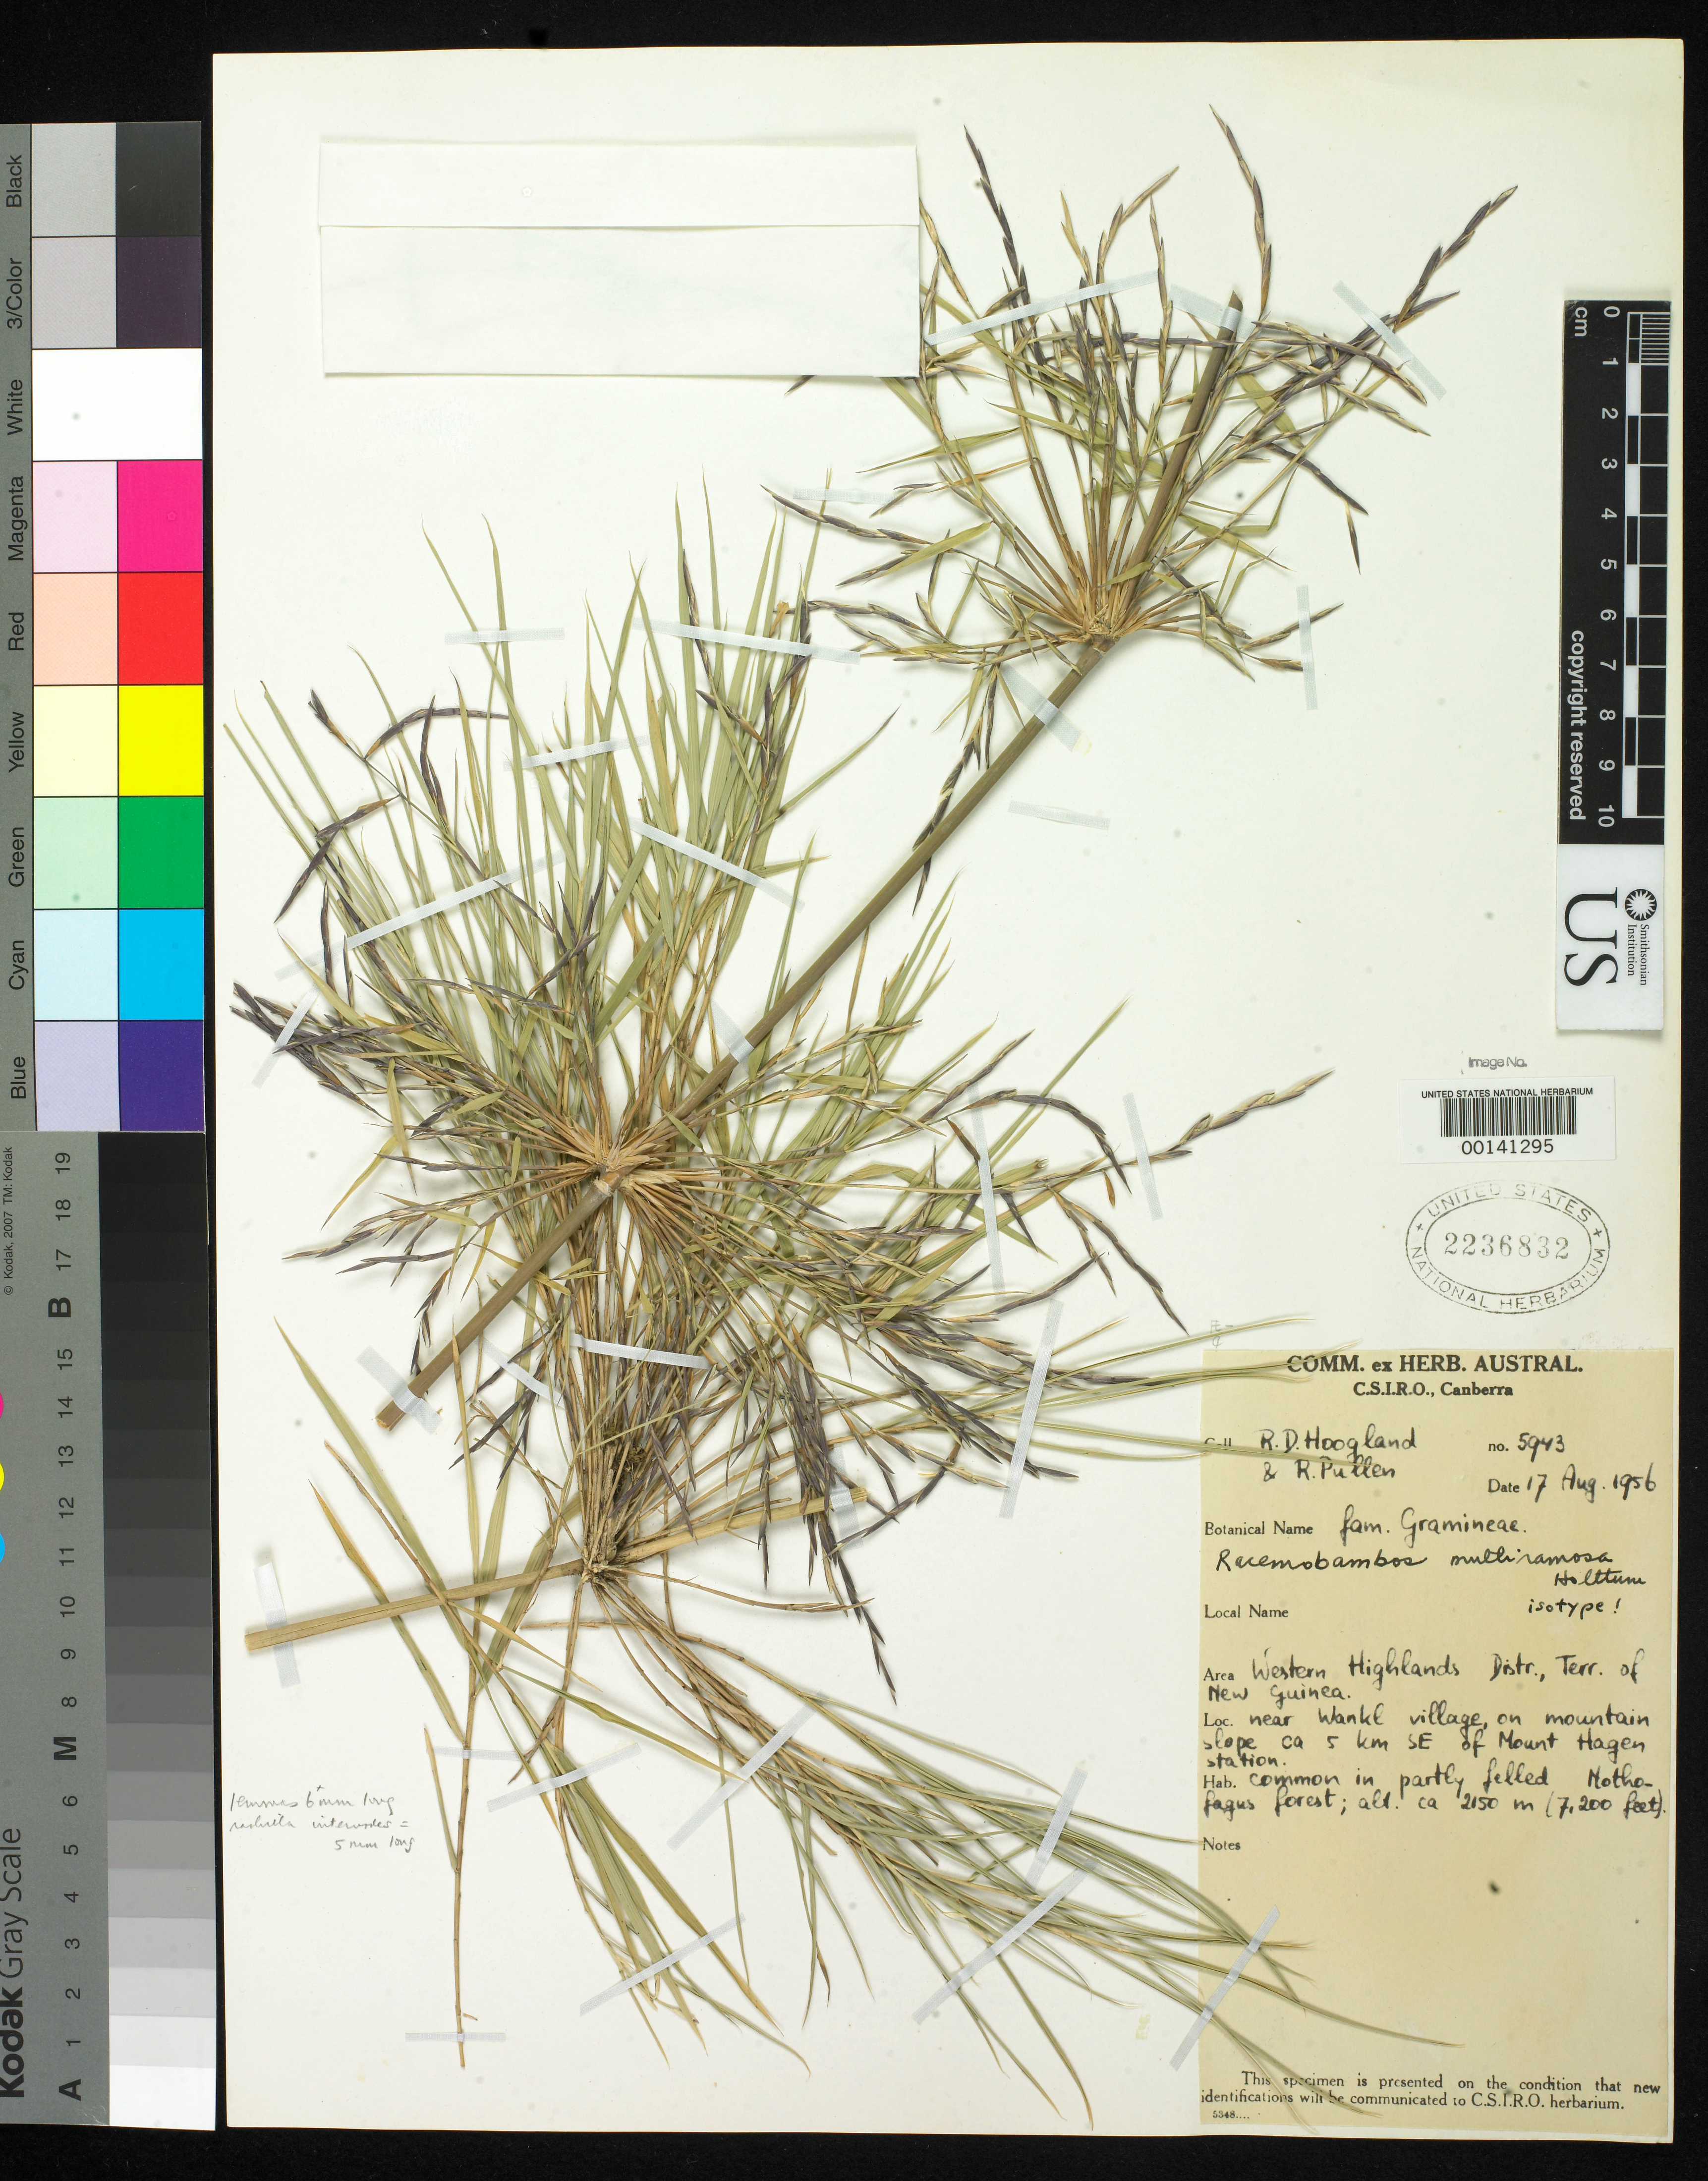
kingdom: Plantae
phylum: Tracheophyta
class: Liliopsida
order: Poales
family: Poaceae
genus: Racemobambos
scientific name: Racemobambos multiramosa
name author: Holttum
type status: Isotype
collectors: R. D. Hoogland & R. Pullen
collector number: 5943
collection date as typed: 17 Aug 1956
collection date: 1956-08-17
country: Papua New Guinea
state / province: Western Highlands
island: New Guinea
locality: Near Mt. Hagen.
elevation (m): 2300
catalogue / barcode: US 2236832